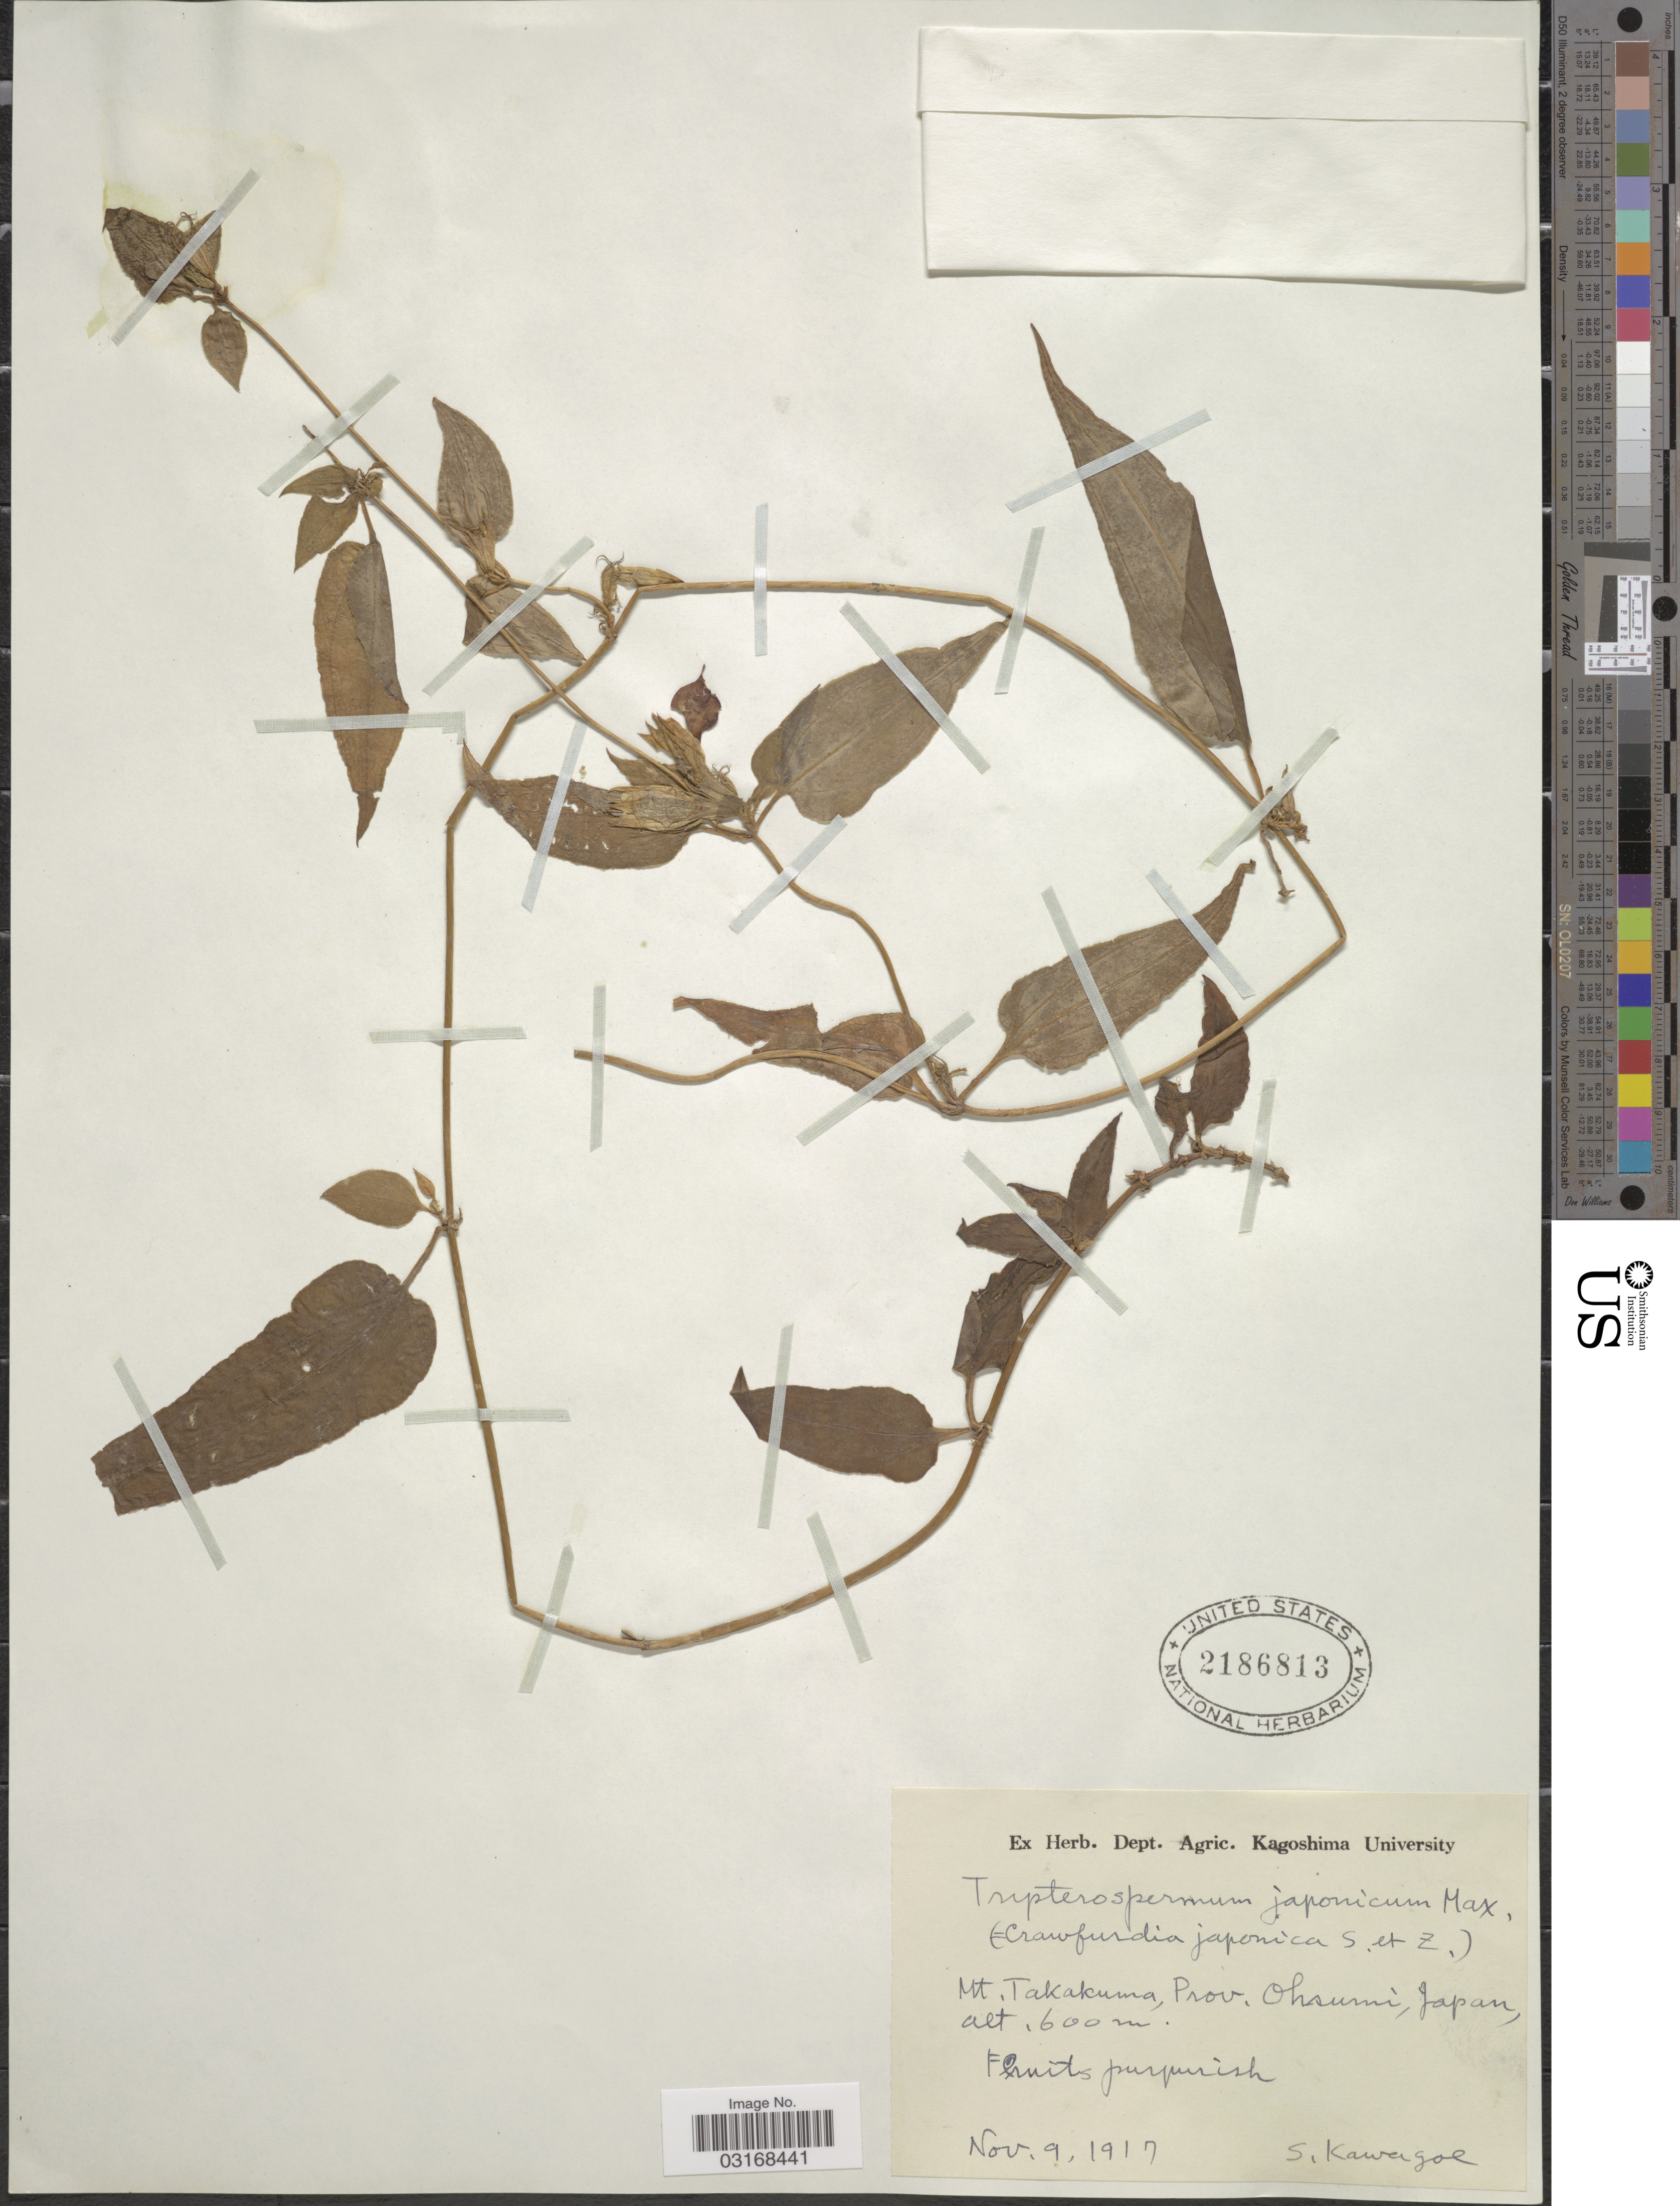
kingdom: Plantae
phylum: Tracheophyta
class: Magnoliopsida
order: Gentianales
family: Gentianaceae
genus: Crawfurdia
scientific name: Crawfurdia japonica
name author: Siebold & Zucc.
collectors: S. Kawagoe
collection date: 1917-11-09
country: Japan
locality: Mt. Takakuma, Prov. Ohsumi.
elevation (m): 600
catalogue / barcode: US 2186813